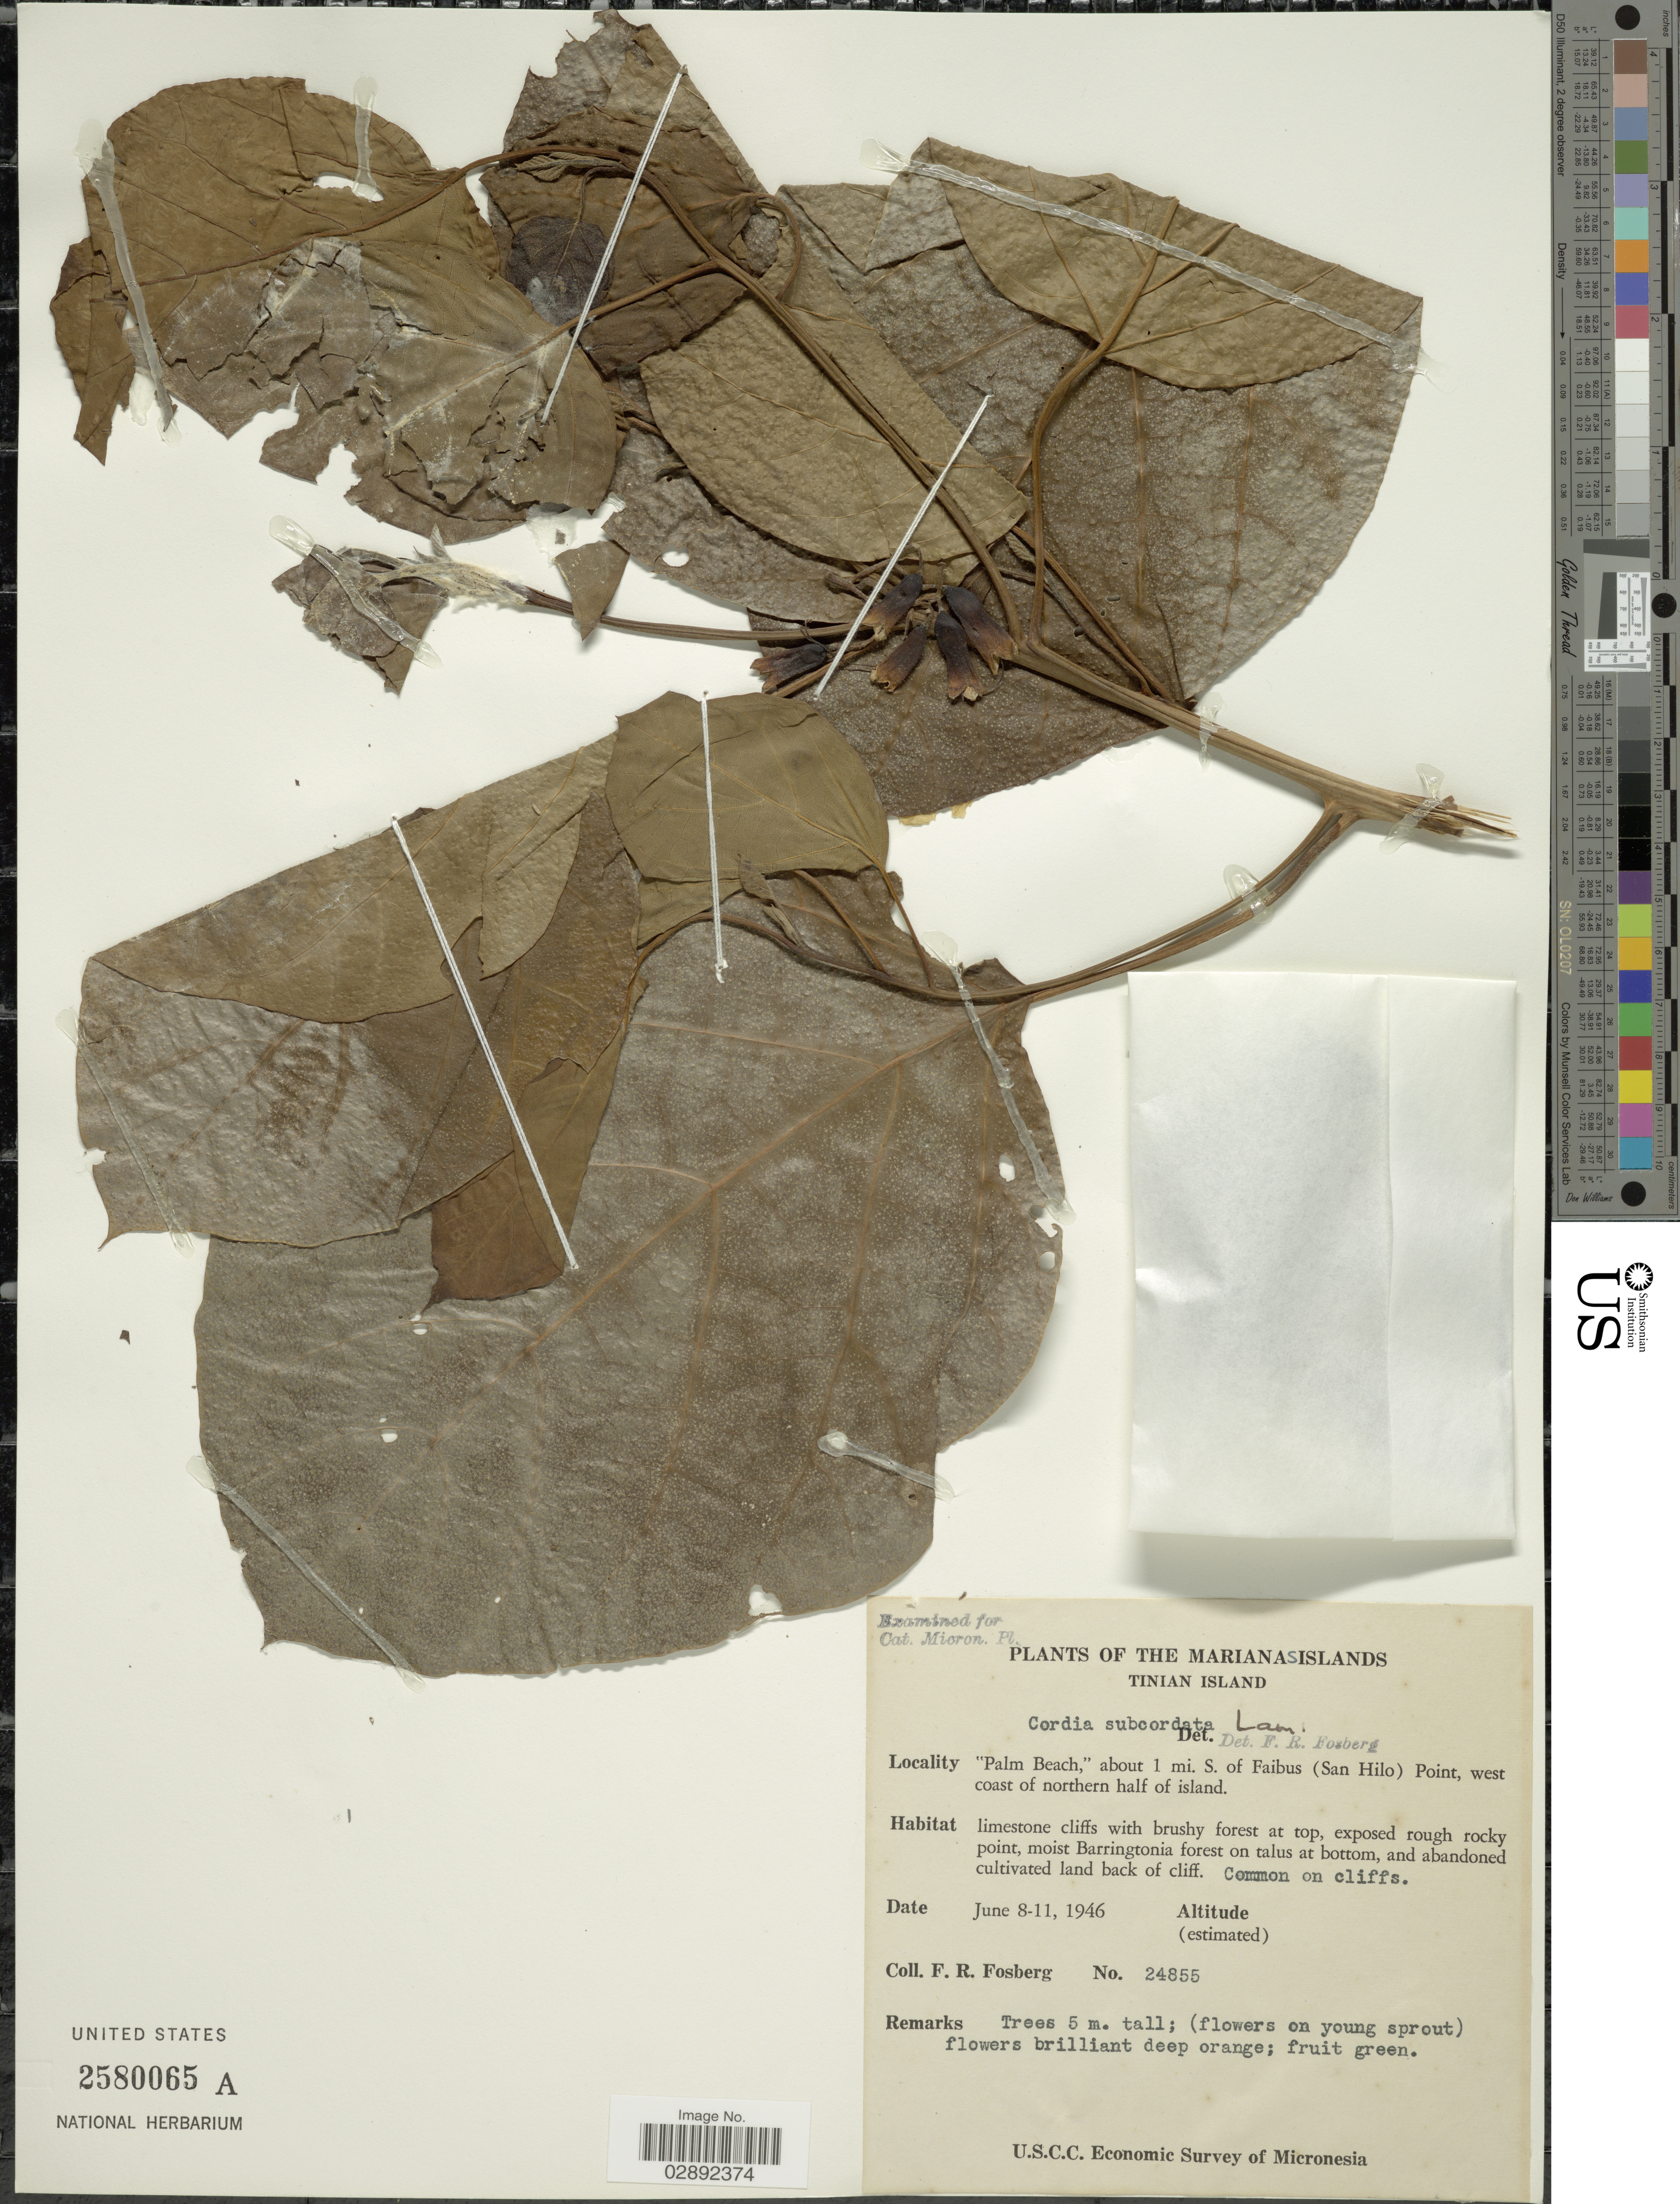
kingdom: Plantae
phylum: Tracheophyta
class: Magnoliopsida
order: Boraginales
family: Cordiaceae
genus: Cordia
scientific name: Cordia subcordata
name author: Lam.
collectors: F. R. Fosberg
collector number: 24855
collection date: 1946-06-08/1946-06-11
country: Northern Mariana Islands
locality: Marianas Islands. Tinian Island. "Palm Beach," about 1 mi. S. of Faibus (San Hilo) Point, west coast of northern half of island.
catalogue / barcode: US 2580065A